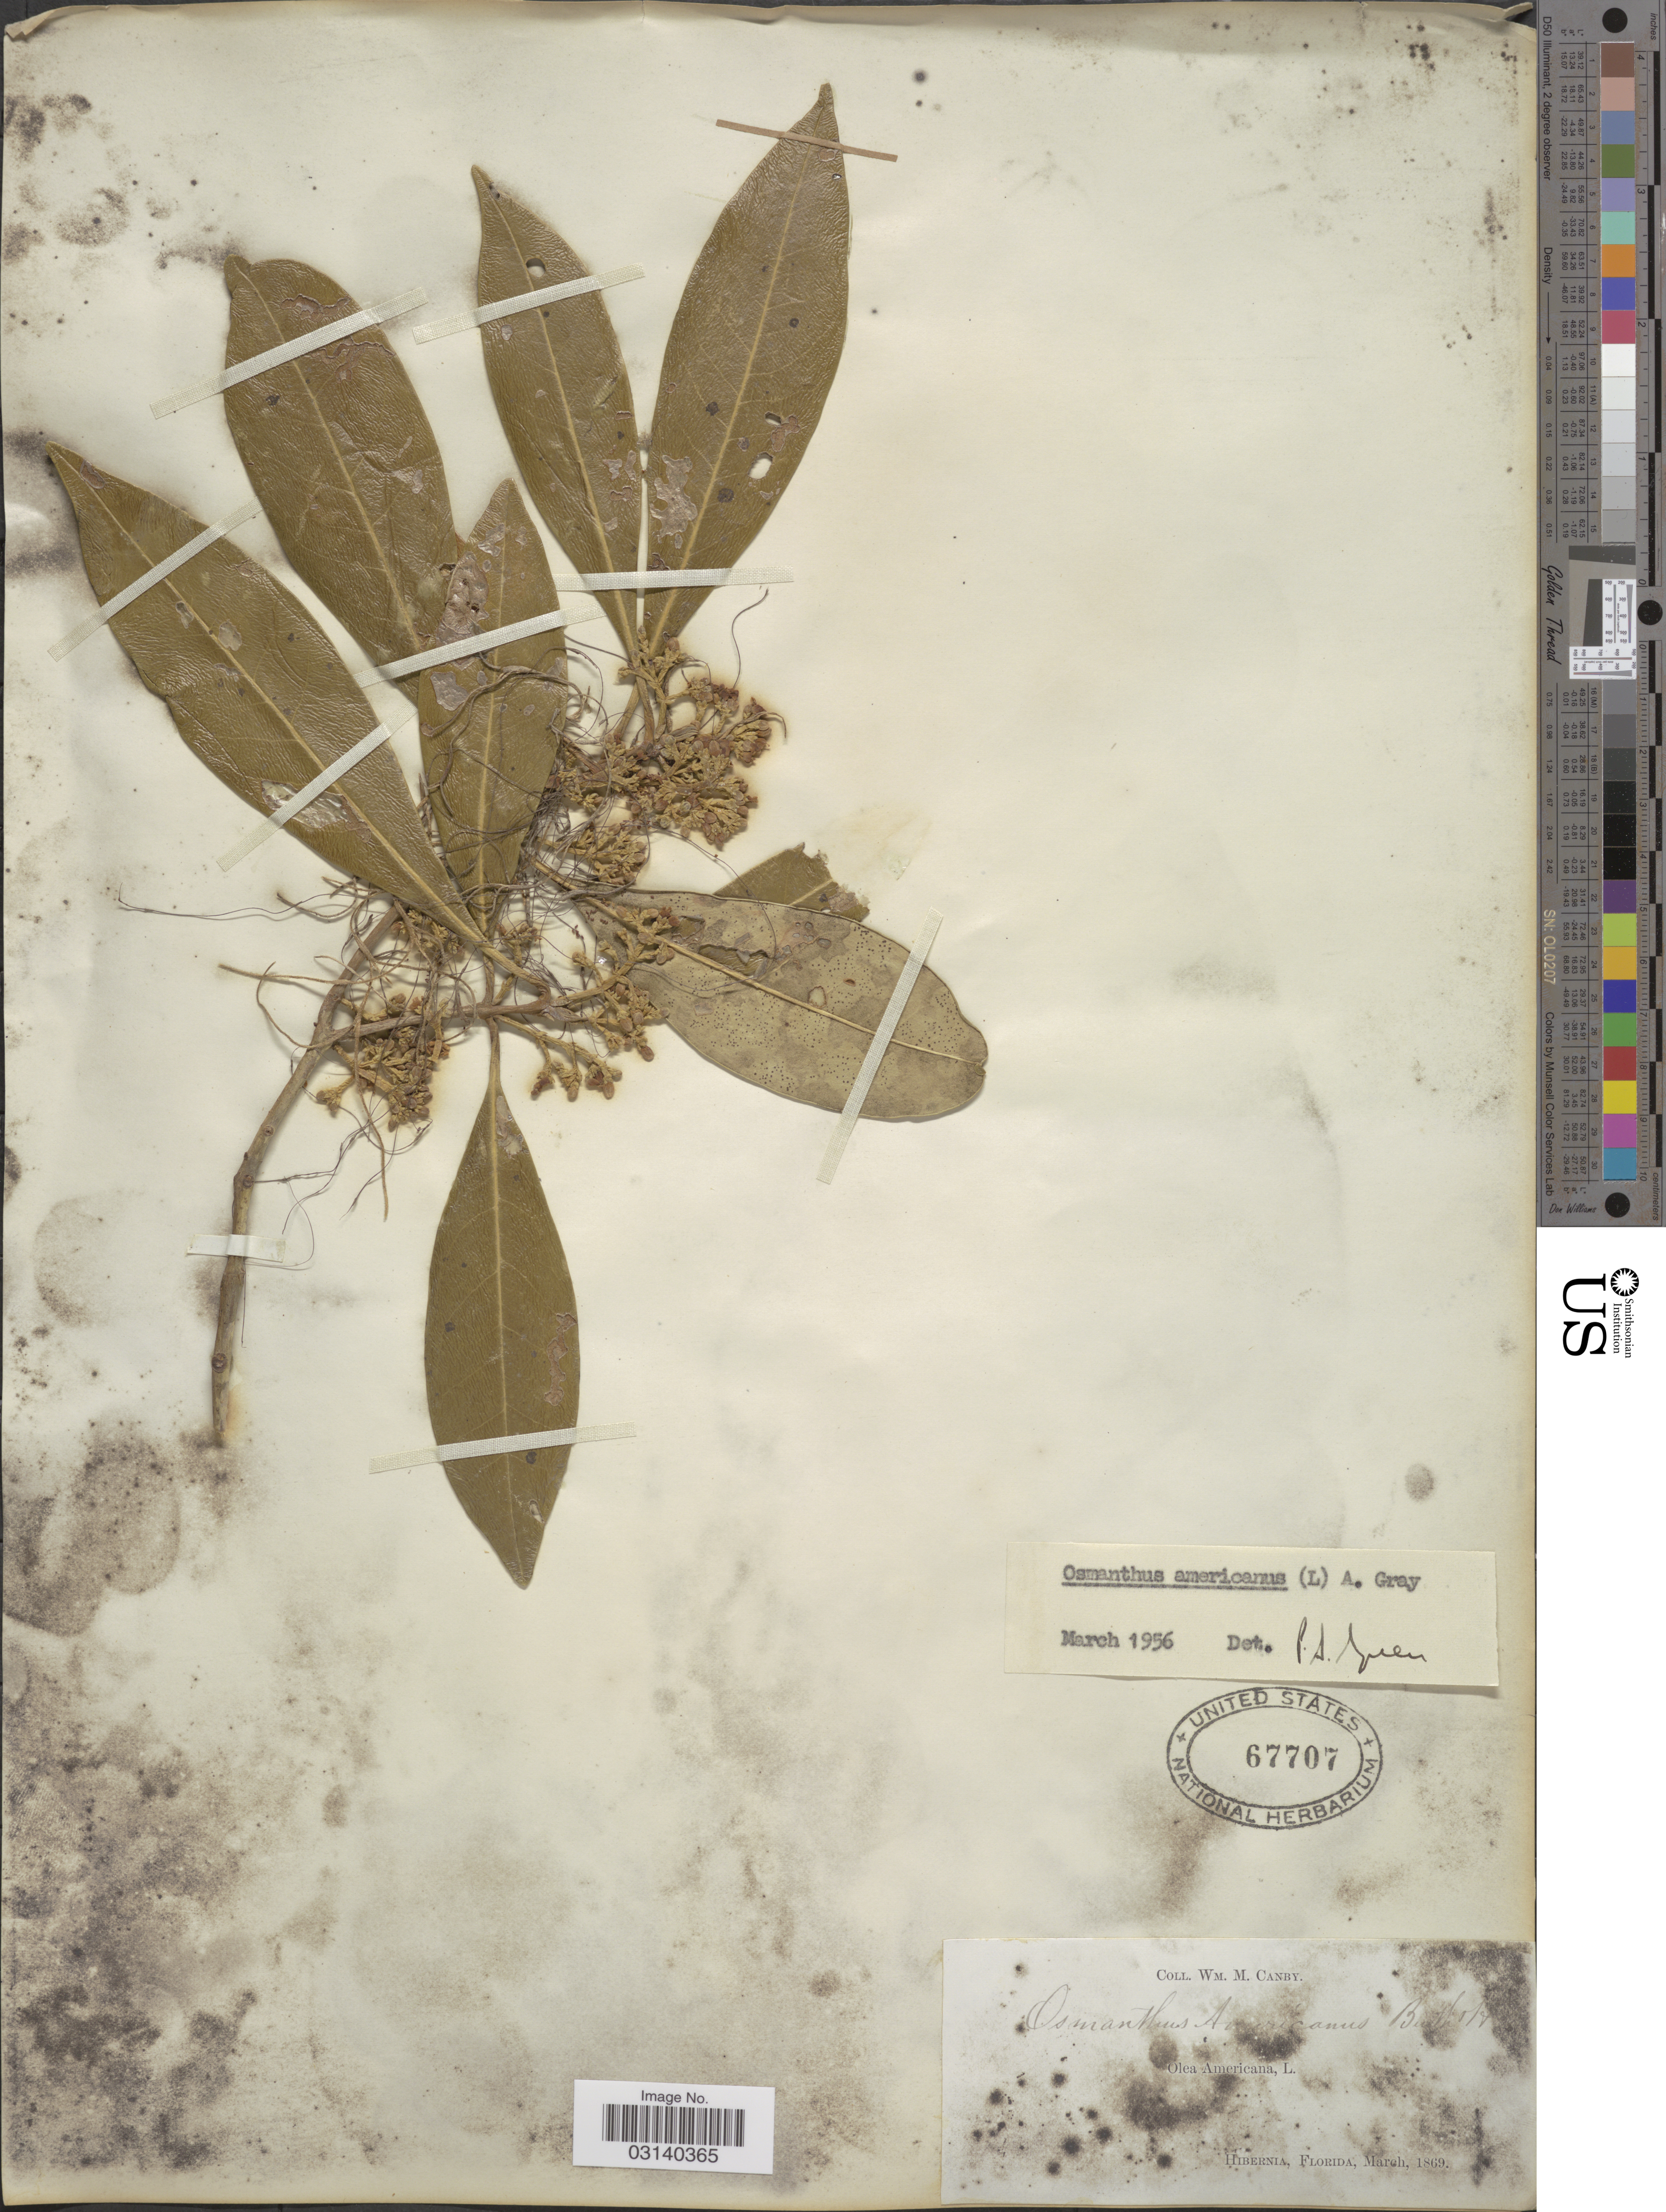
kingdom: Plantae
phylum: Tracheophyta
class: Magnoliopsida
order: Lamiales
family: Oleaceae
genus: Osmanthus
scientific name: Osmanthus americanus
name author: (L.) A. Gray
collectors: W. M. Canby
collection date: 1869-03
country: United States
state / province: Florida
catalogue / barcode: US 67707